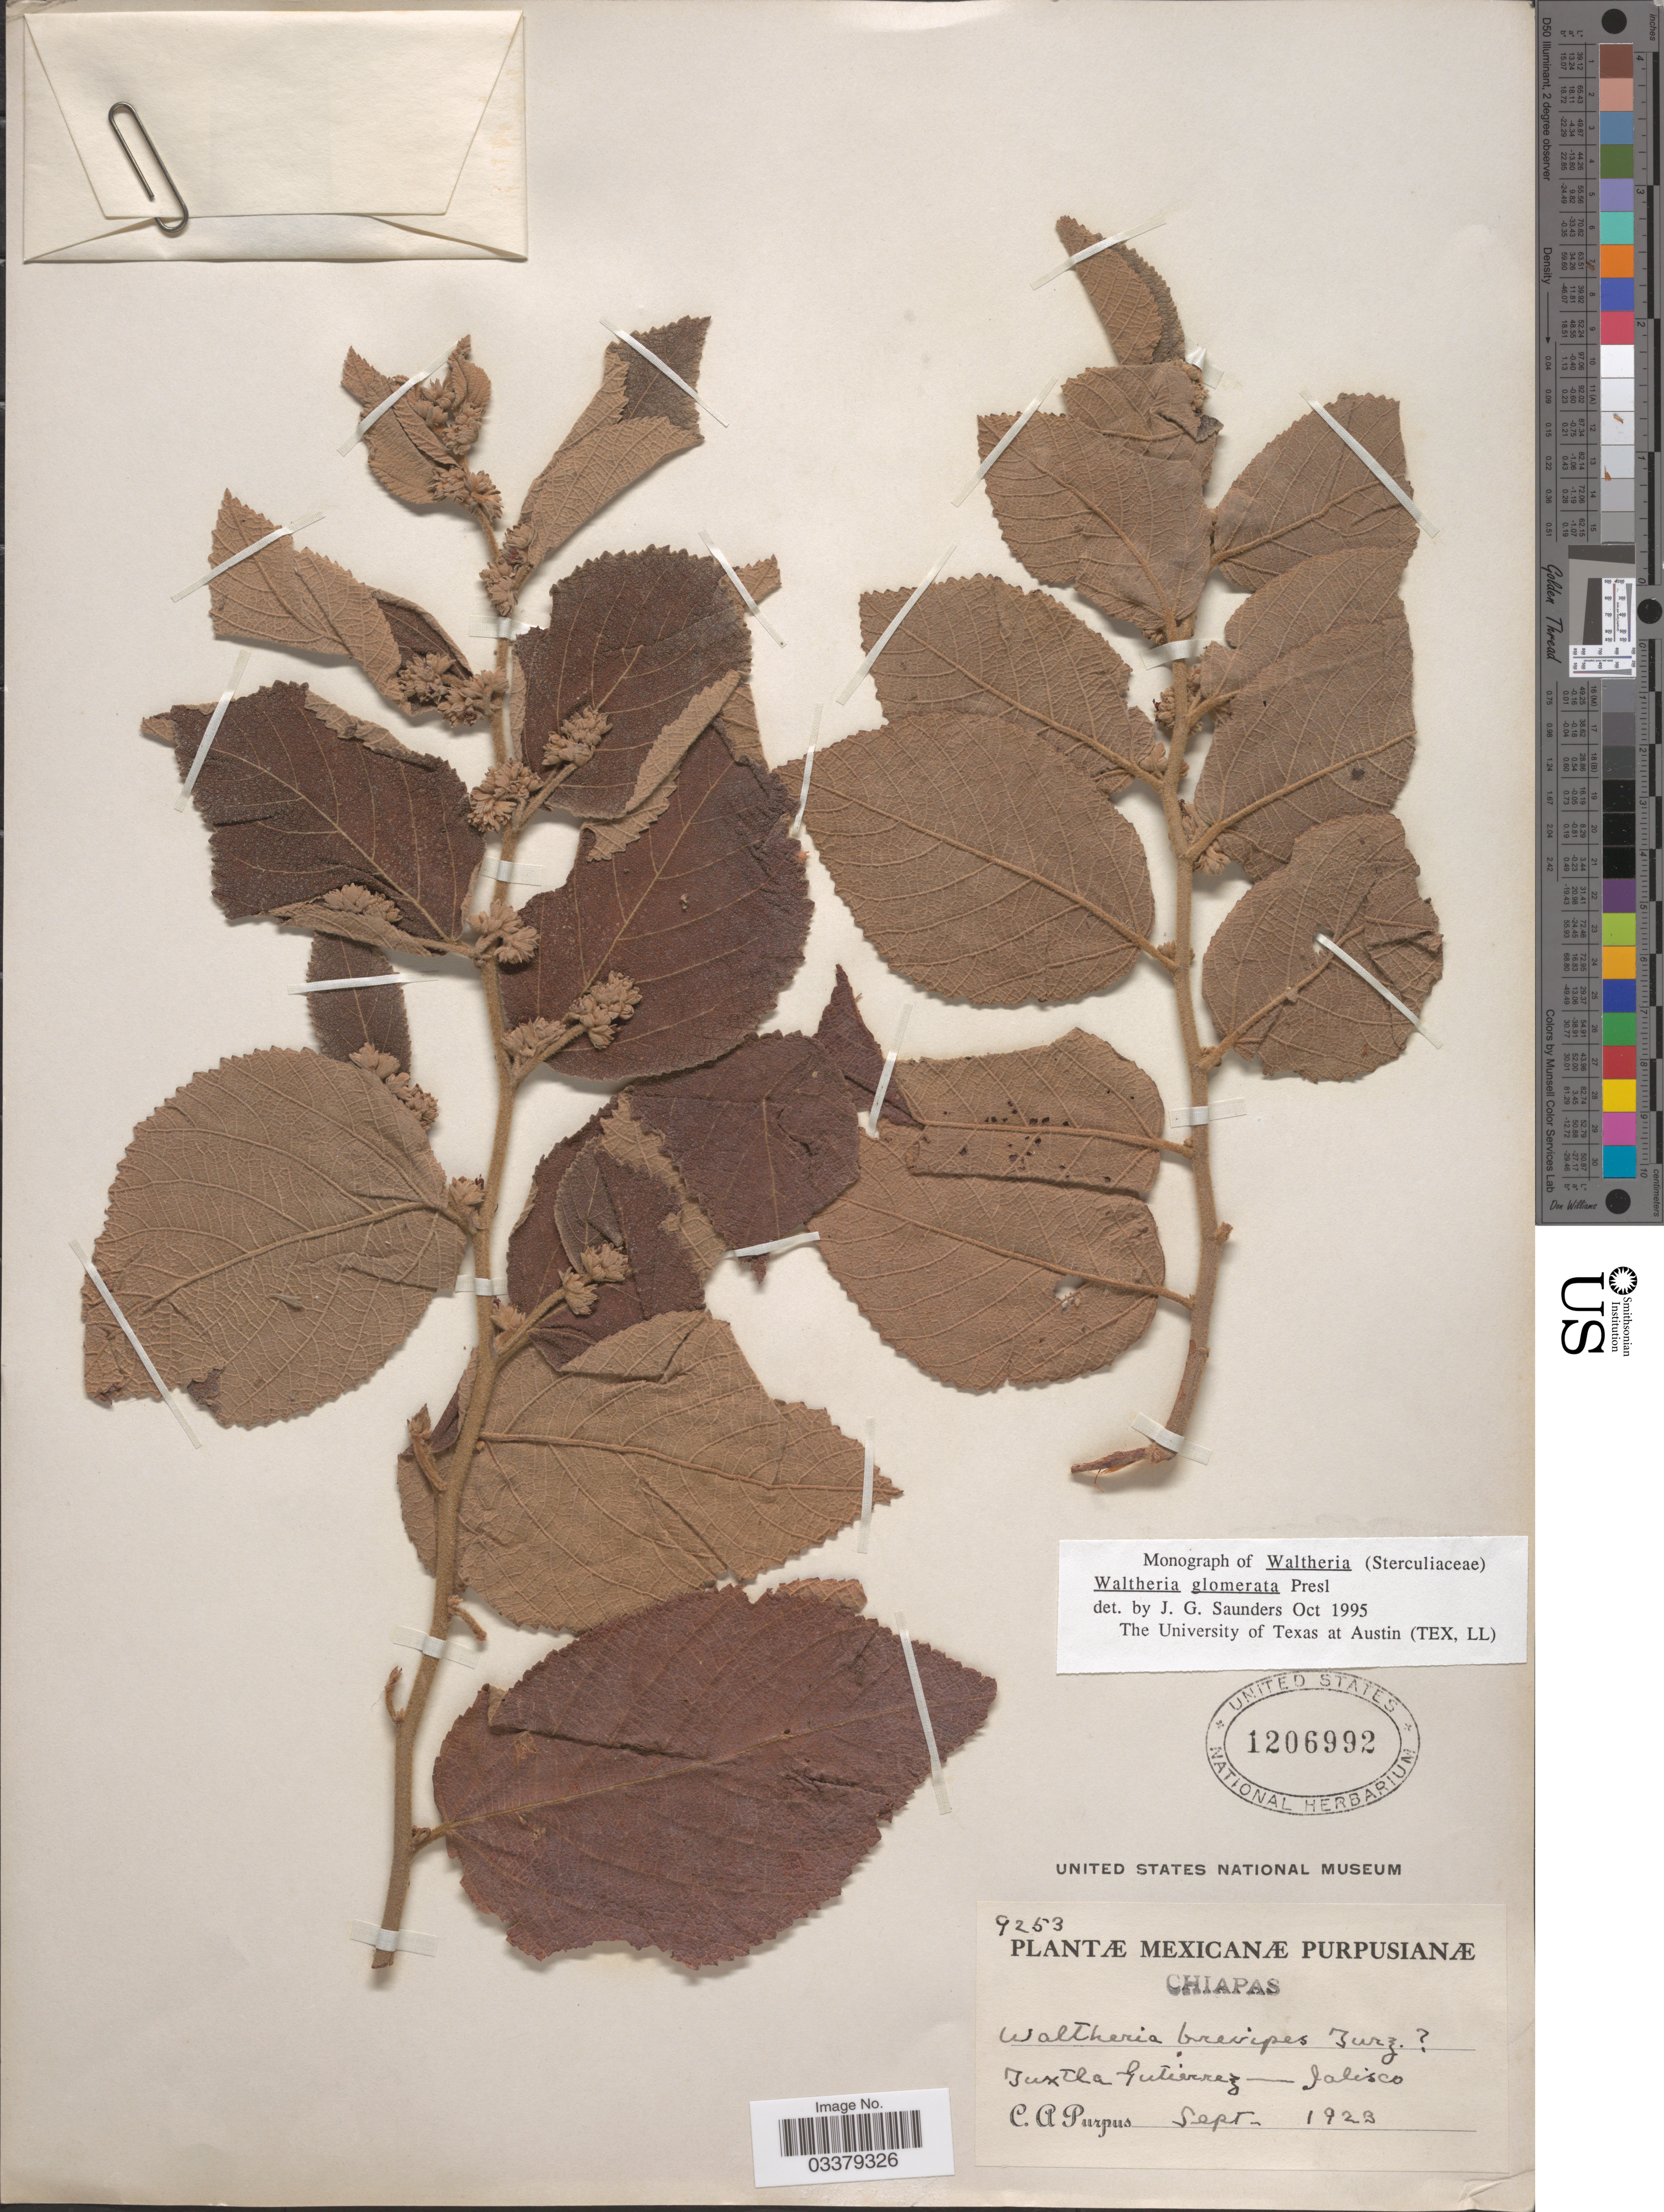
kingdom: Plantae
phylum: Tracheophyta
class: Magnoliopsida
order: Malvales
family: Malvaceae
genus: Waltheria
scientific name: Waltheria glomerata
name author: C. Presl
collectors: C. A. Purpus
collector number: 9253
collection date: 1923-09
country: Mexico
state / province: Jalisco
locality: Tuxtla Gutierrez.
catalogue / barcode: US 1206992